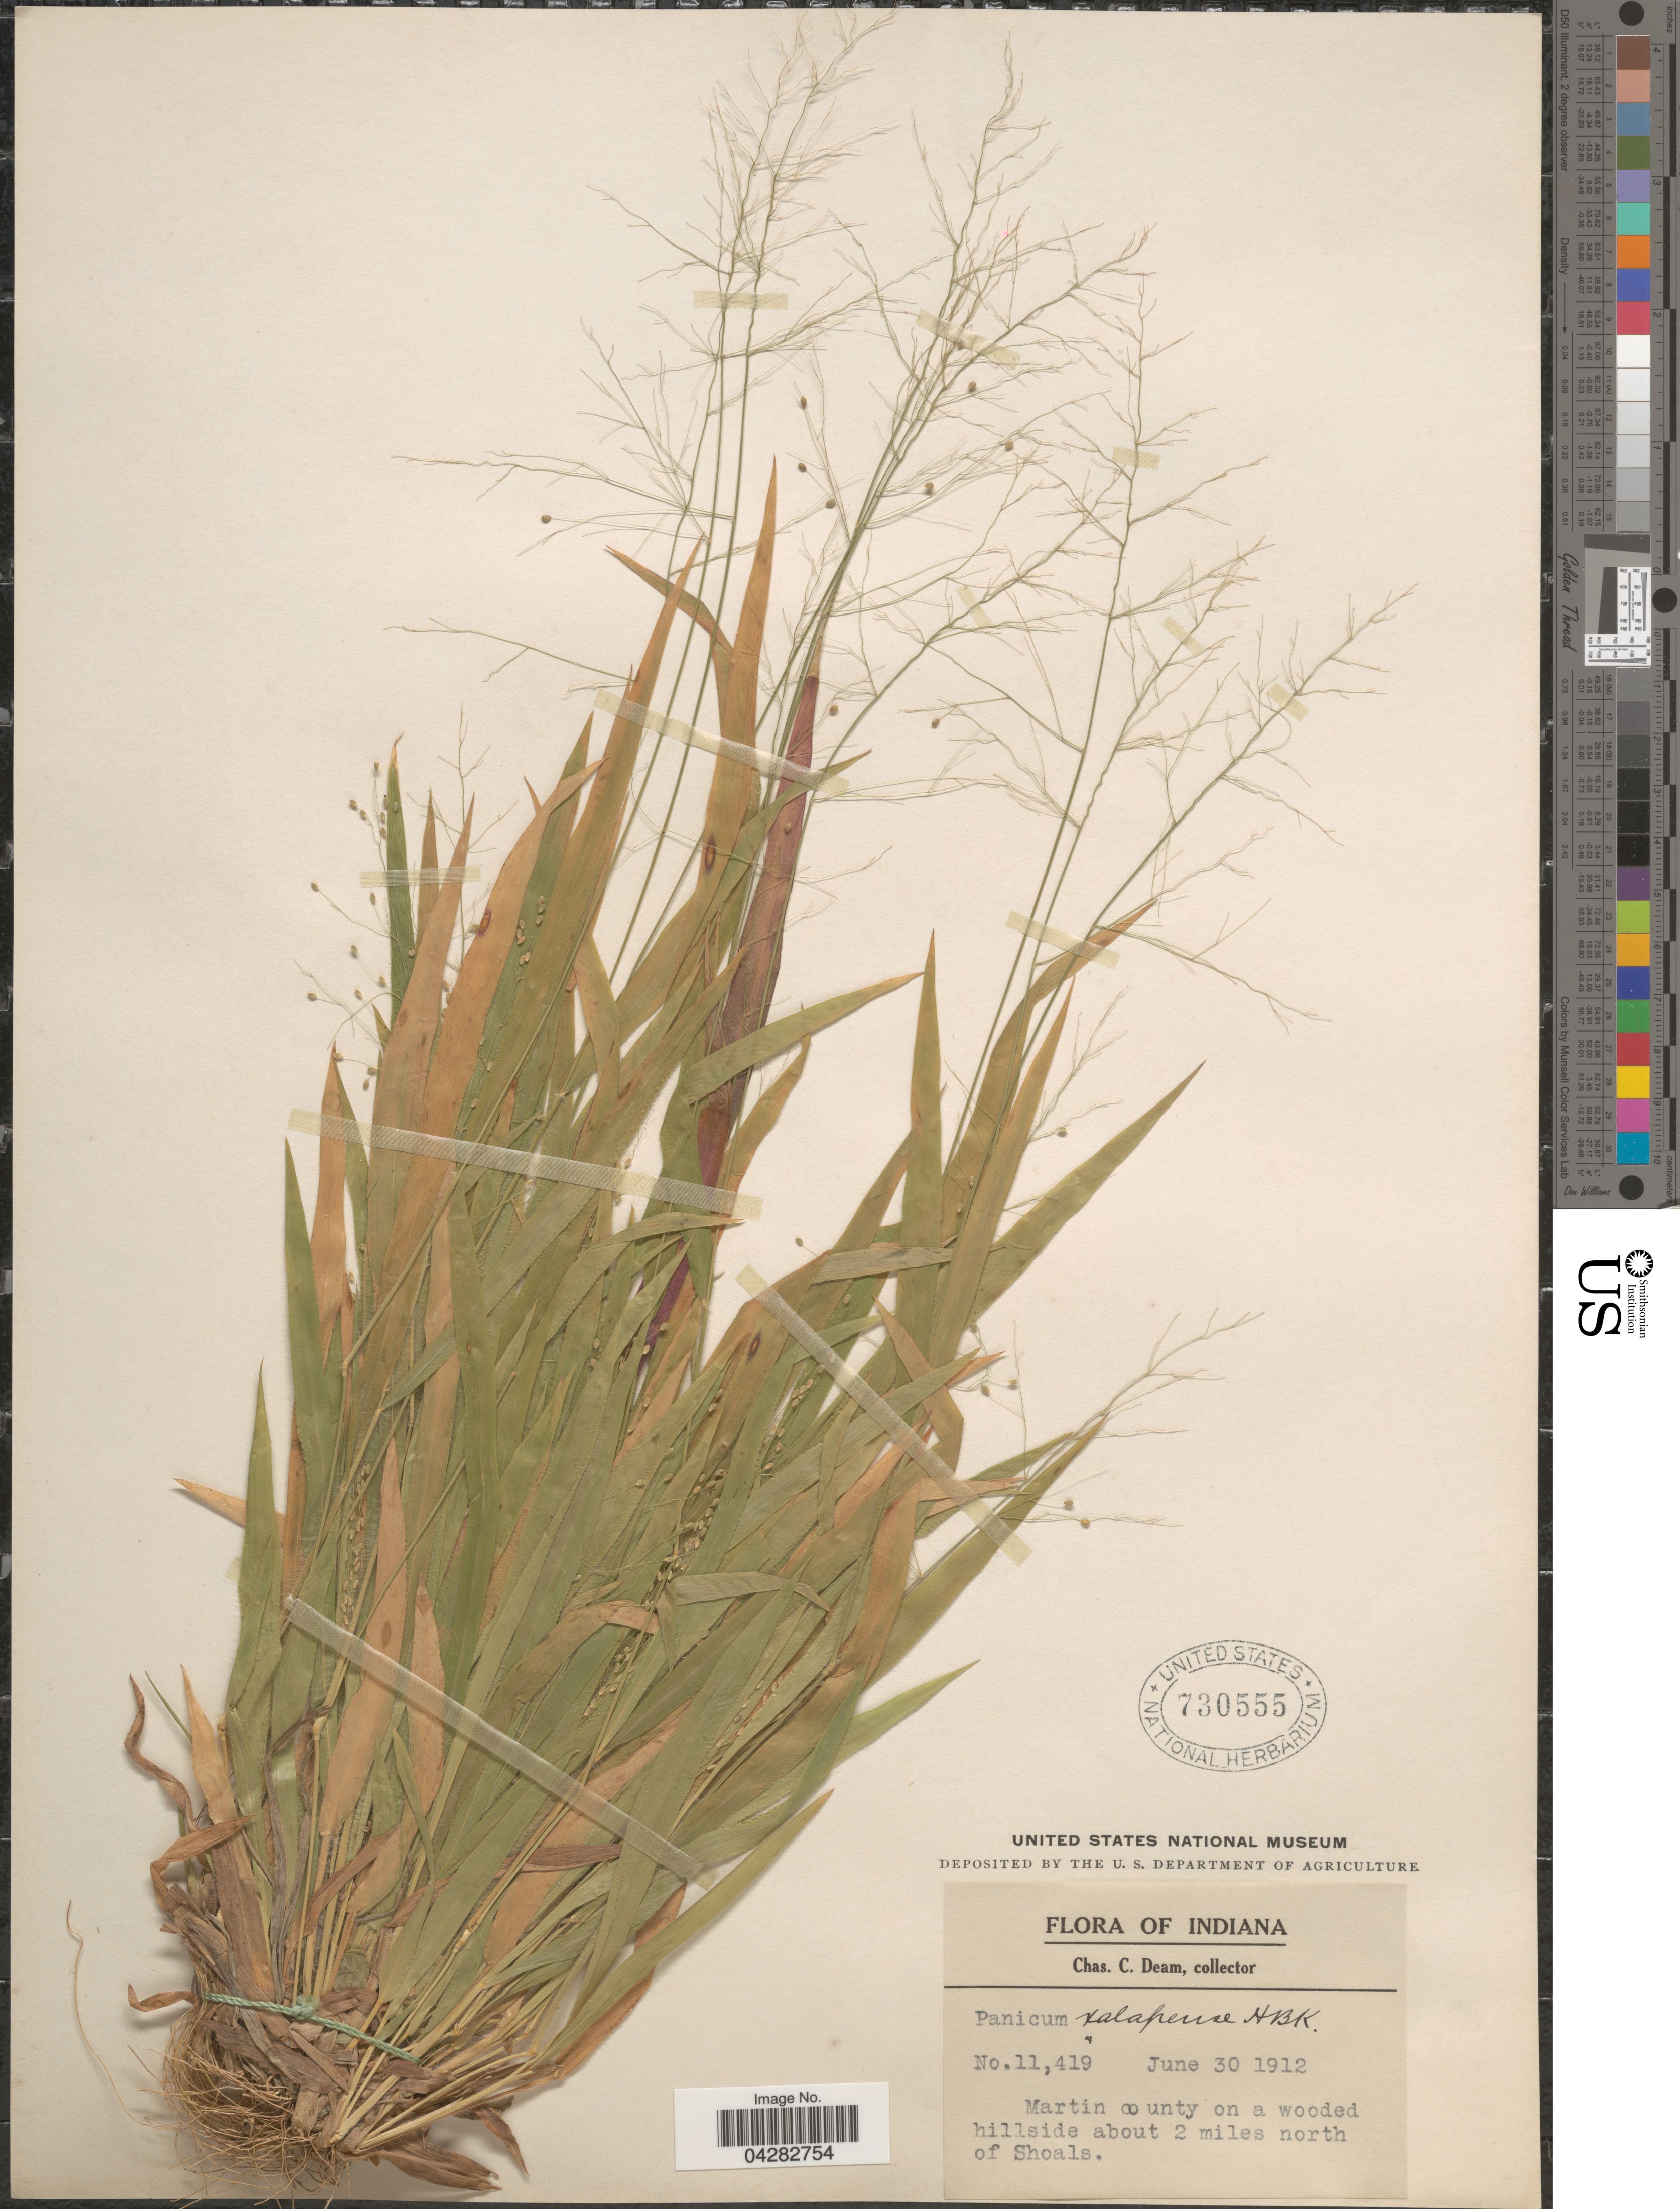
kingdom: Plantae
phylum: Tracheophyta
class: Liliopsida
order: Poales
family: Poaceae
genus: Dichanthelium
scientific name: Dichanthelium laxiflorum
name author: (Lam.) Gould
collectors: C. C. Deam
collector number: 11419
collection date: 1912-06-30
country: United States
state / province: Indiana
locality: Martin county on a wooded hillside about 2 miles north of Shoals.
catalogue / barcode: US 730555